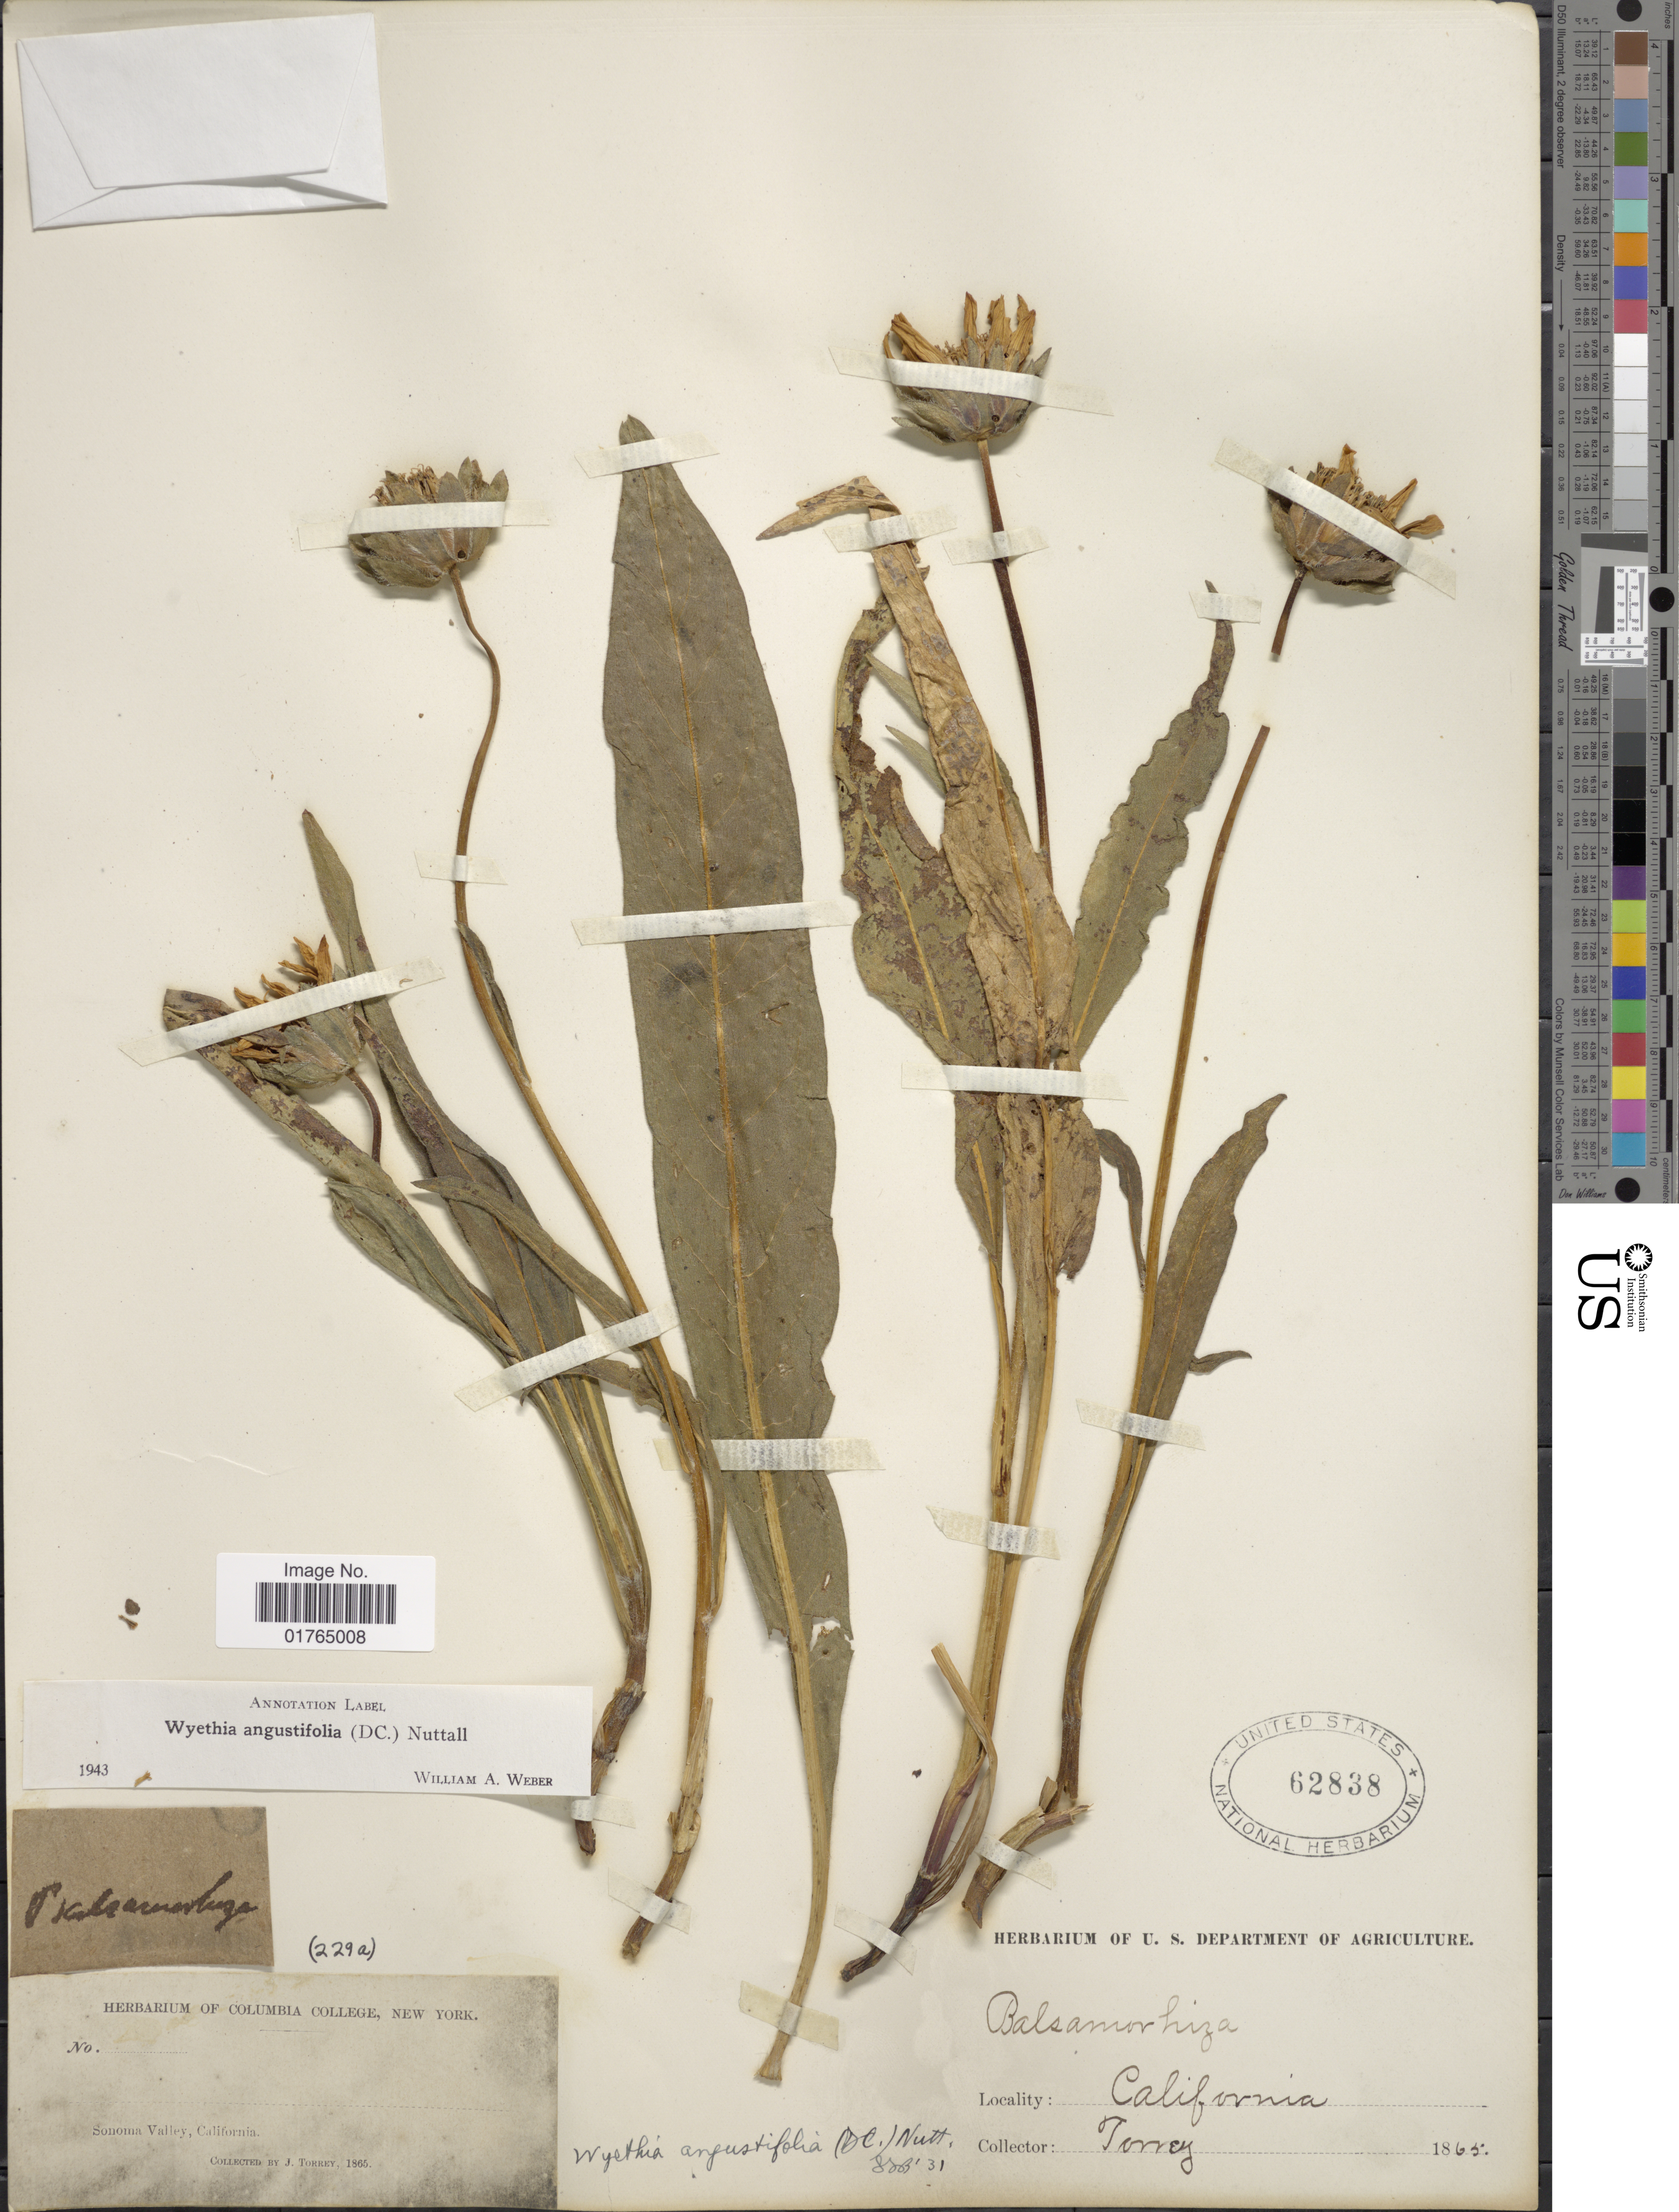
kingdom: Plantae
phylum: Tracheophyta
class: Magnoliopsida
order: Asterales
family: Asteraceae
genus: Wyethia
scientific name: Wyethia angustifolia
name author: (DC.) Nutt.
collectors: J. Torrey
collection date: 1865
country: United States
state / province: California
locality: Sonoma Valley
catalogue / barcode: US 62838